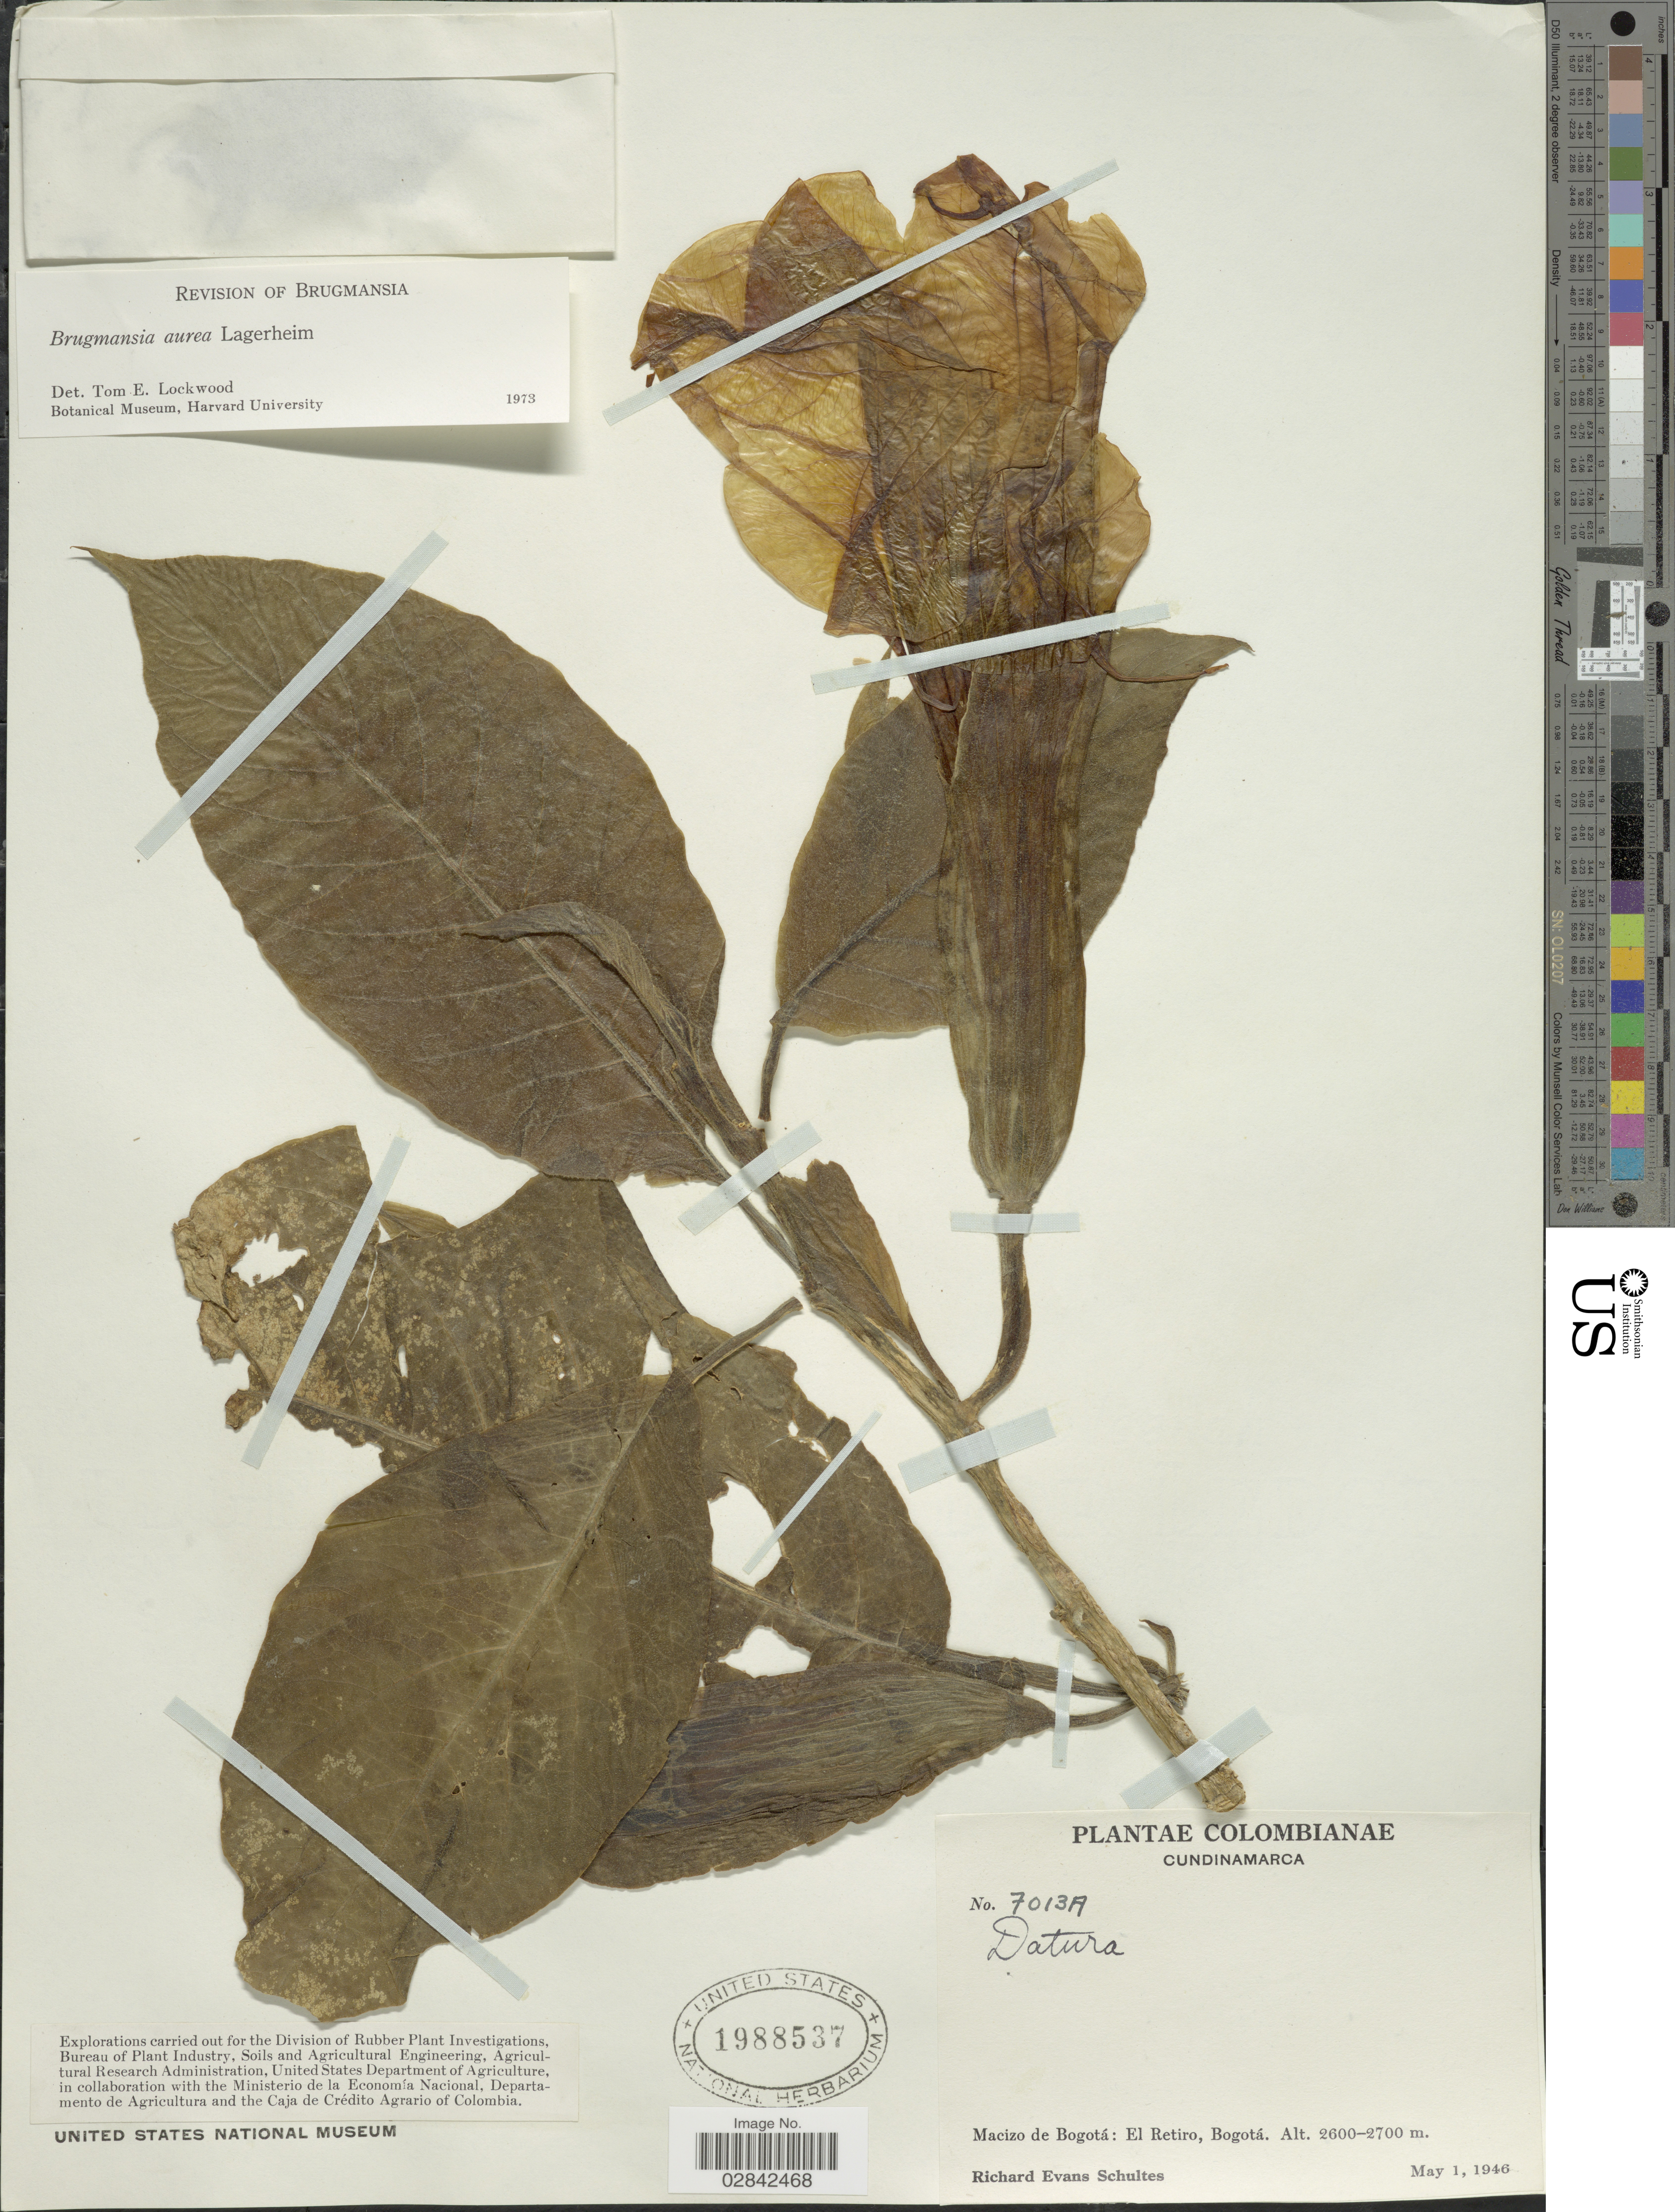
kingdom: Plantae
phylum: Tracheophyta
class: Magnoliopsida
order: Solanales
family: Solanaceae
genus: Brugmansia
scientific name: Brugmansia aurea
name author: Lagerh.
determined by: Lockwood, T. E.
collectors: R. E. Schultes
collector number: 7013A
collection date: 1946-05-01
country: Colombia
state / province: Cundinamarca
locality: Macizo de Bogotá: El Retiro, Bogotá.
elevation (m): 2600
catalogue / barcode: US 1988537